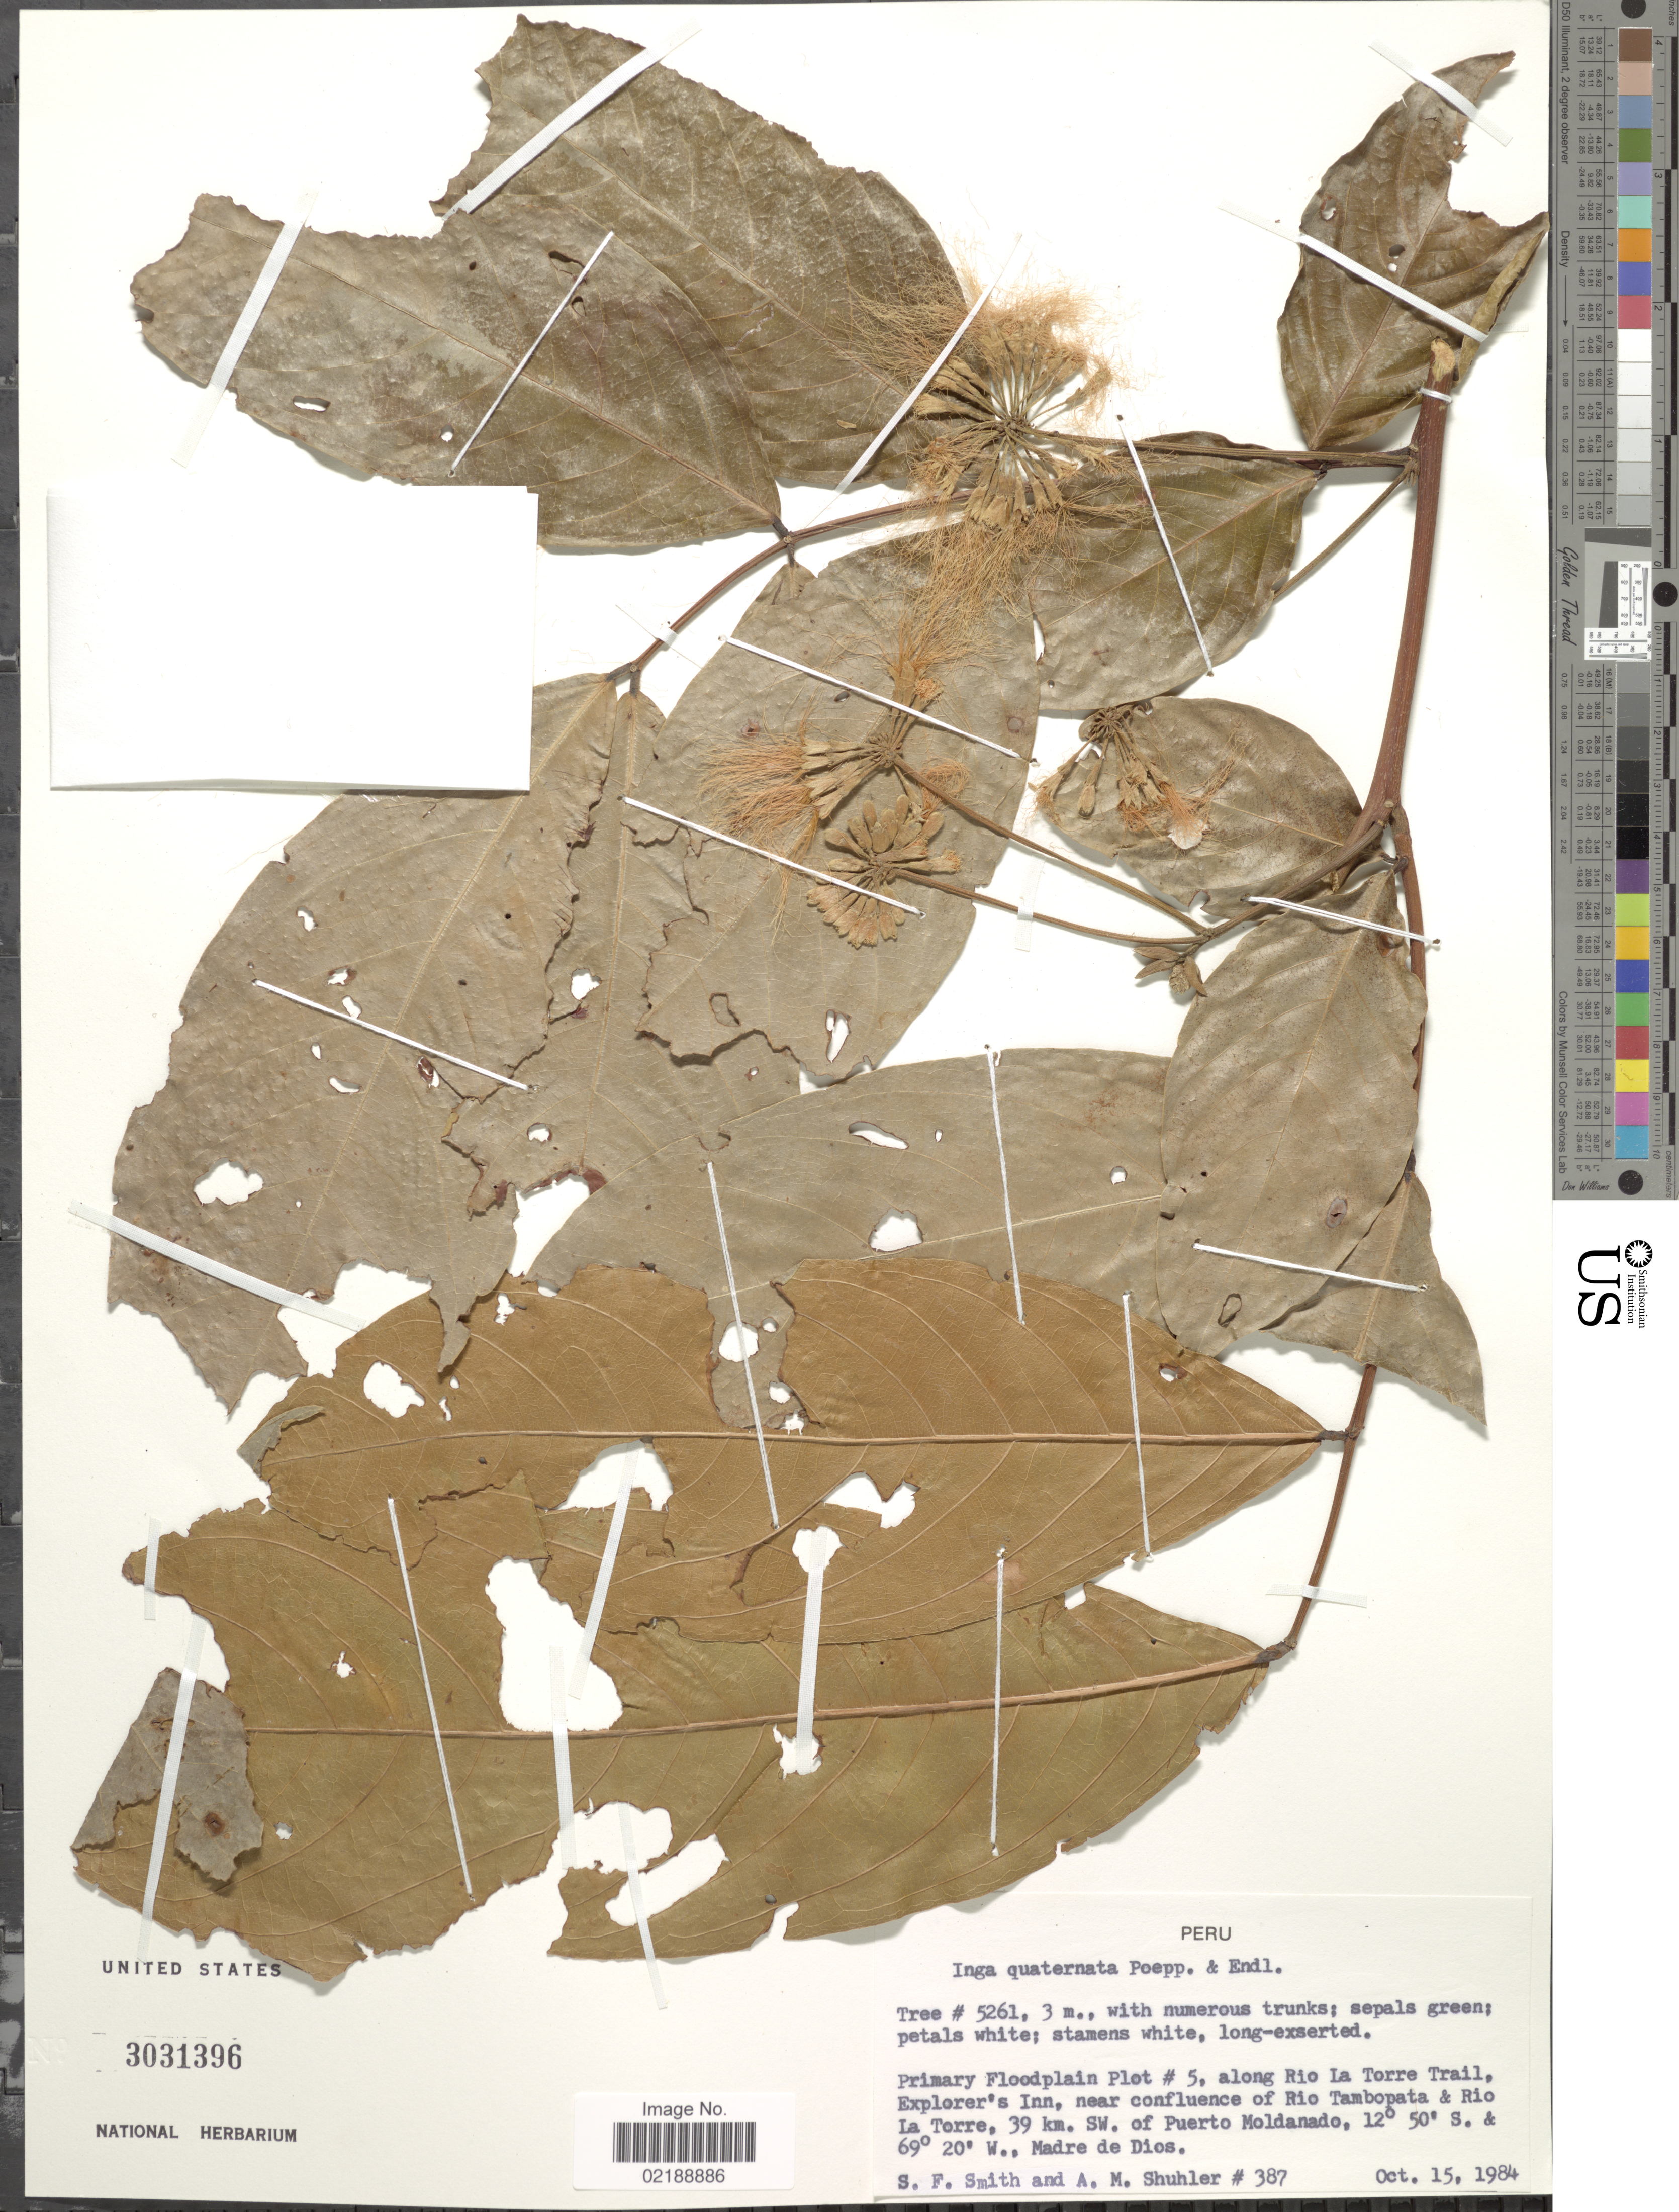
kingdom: Plantae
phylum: Tracheophyta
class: Magnoliopsida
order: Fabales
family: Fabaceae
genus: Inga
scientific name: Inga nobilis subsp. quaternata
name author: (Poepp. & Endl.) T.D. Penn.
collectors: S.F. Smith & A. Shuhler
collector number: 387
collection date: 1984-10-15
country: Peru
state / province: Madre de Dios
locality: Primary Floodplain Plt # 5, along Rio La Torre Trail, Explorer's Inn, near confluence of Rio Tambopata & Rio La Torre, 39 km SW of Puerto Moldanado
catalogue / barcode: US 3031396